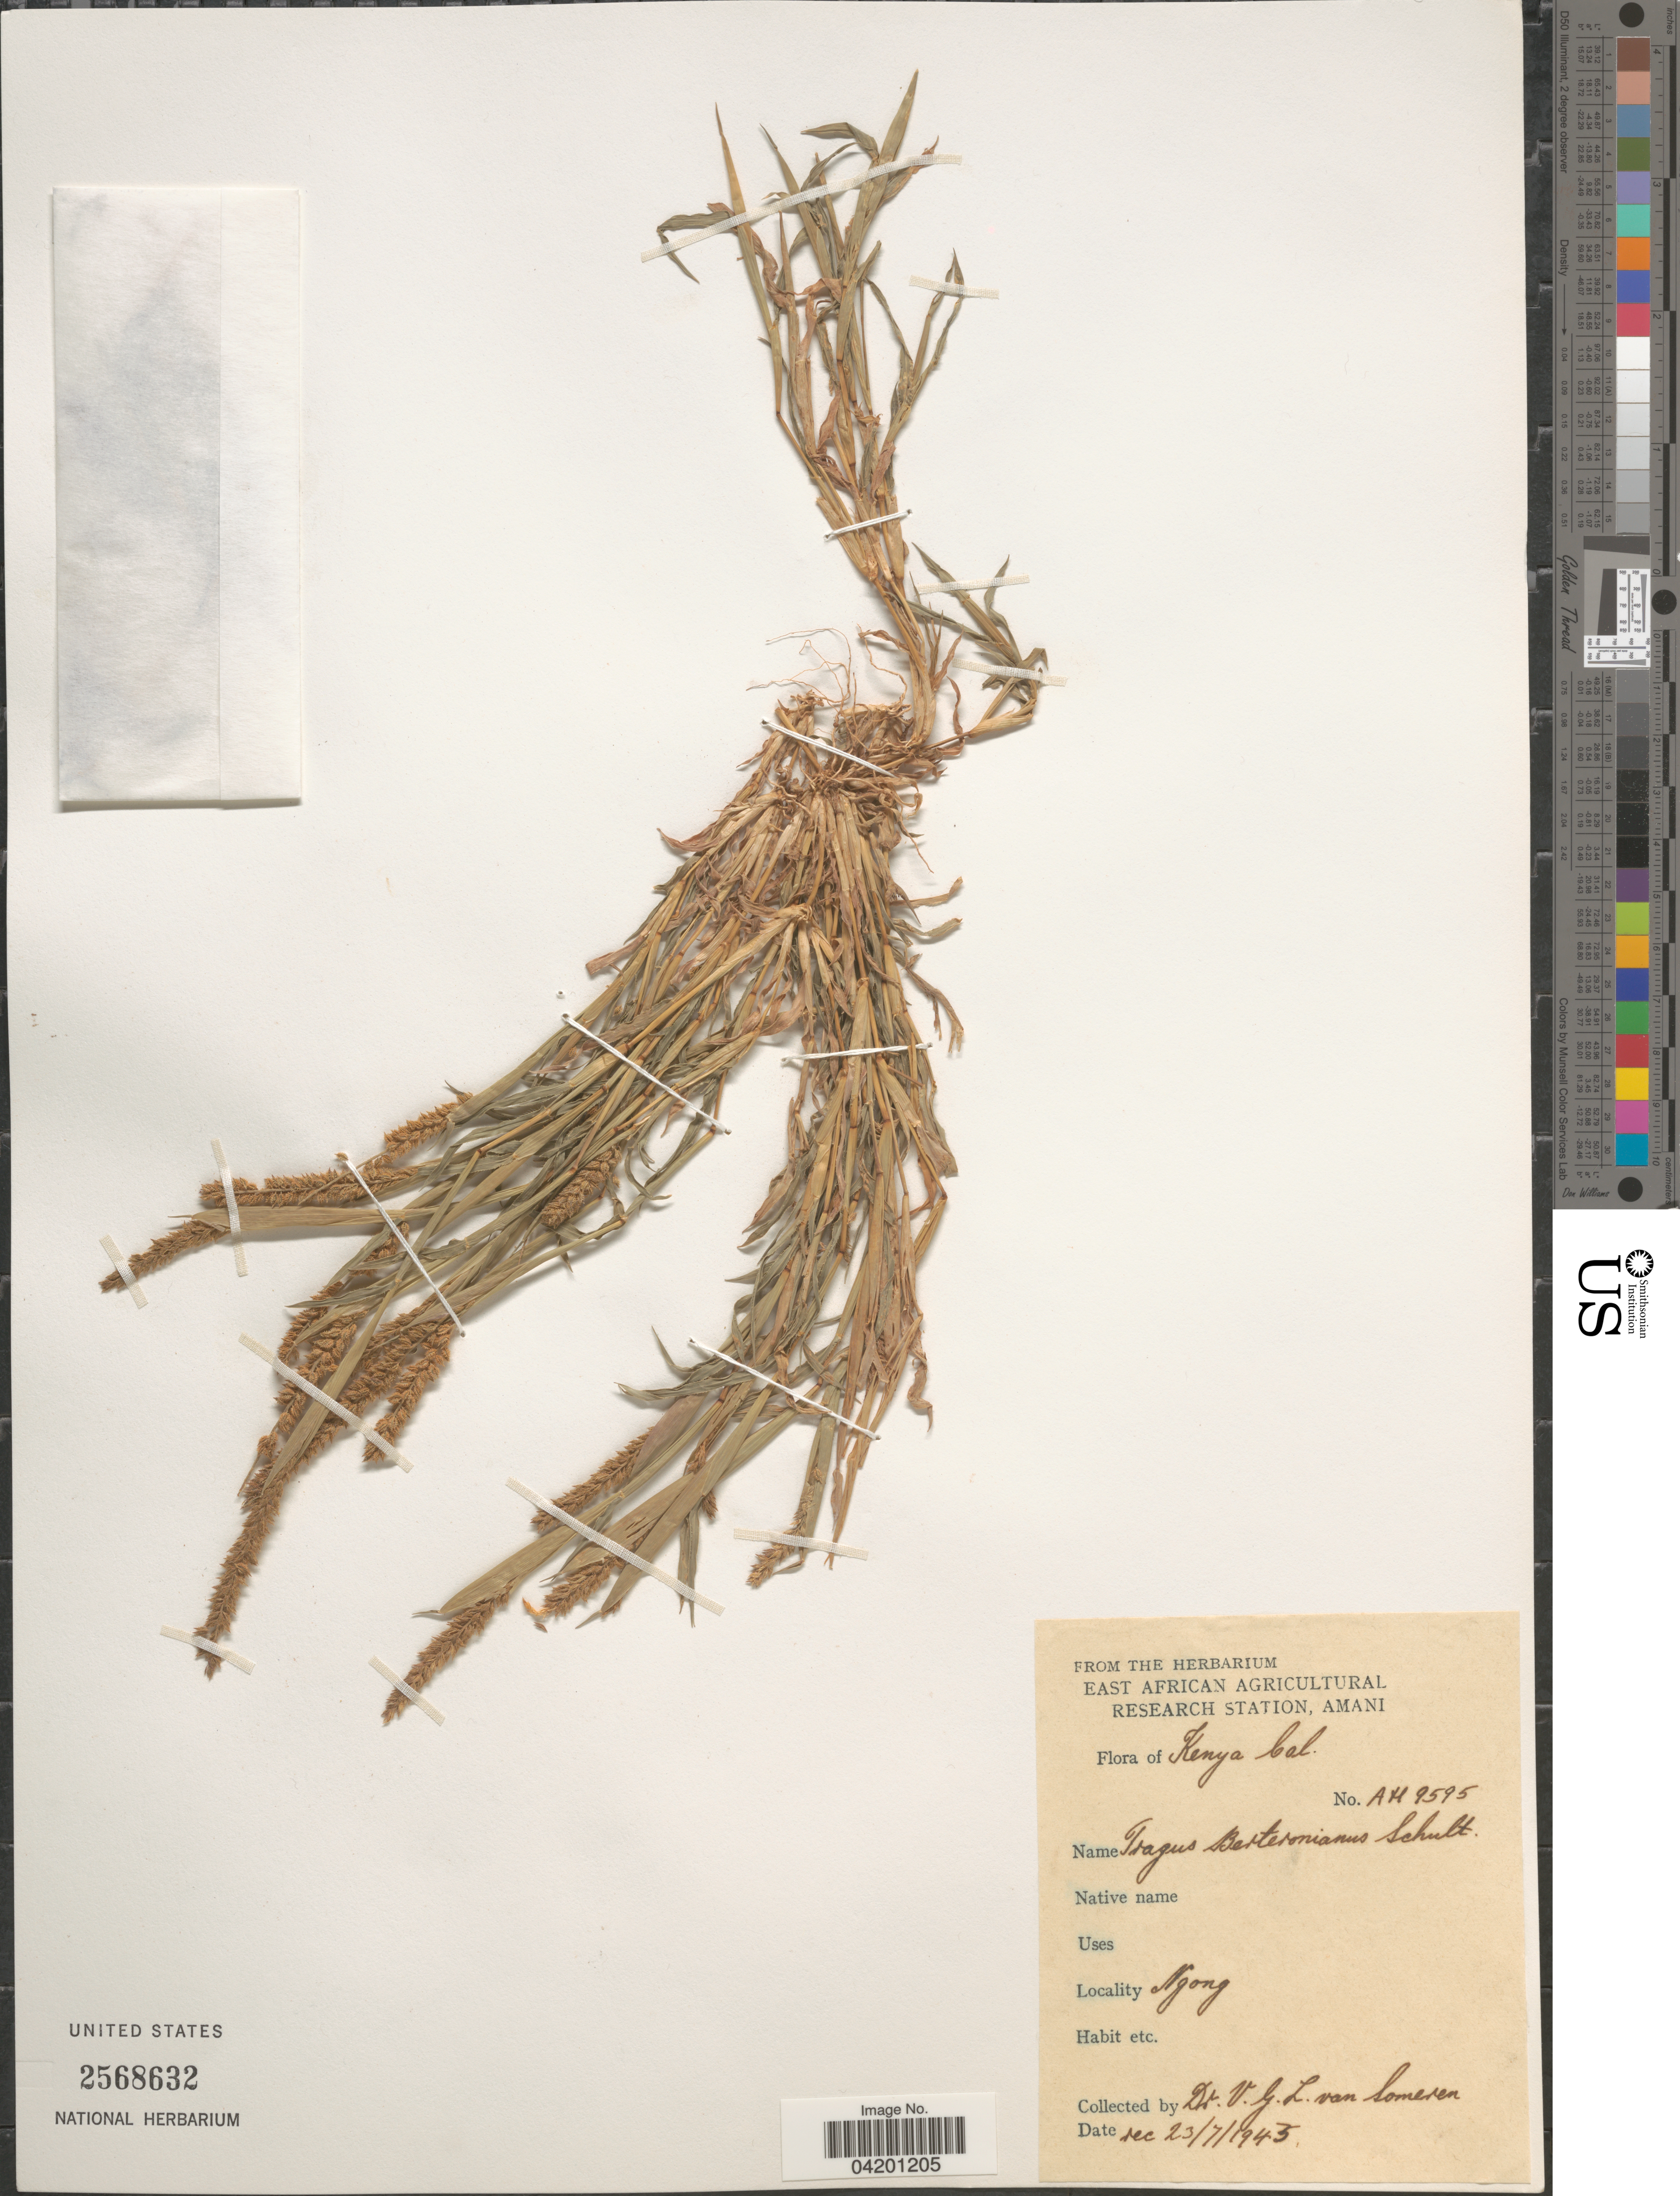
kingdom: Plantae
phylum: Tracheophyta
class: Liliopsida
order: Poales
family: Poaceae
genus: Tragus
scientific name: Tragus berteronianus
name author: Schult.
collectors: G. van Someren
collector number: AH9595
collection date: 1943-07-23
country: Kenya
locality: Kenya Col [interpreted]. Ngong.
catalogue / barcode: US 2568632